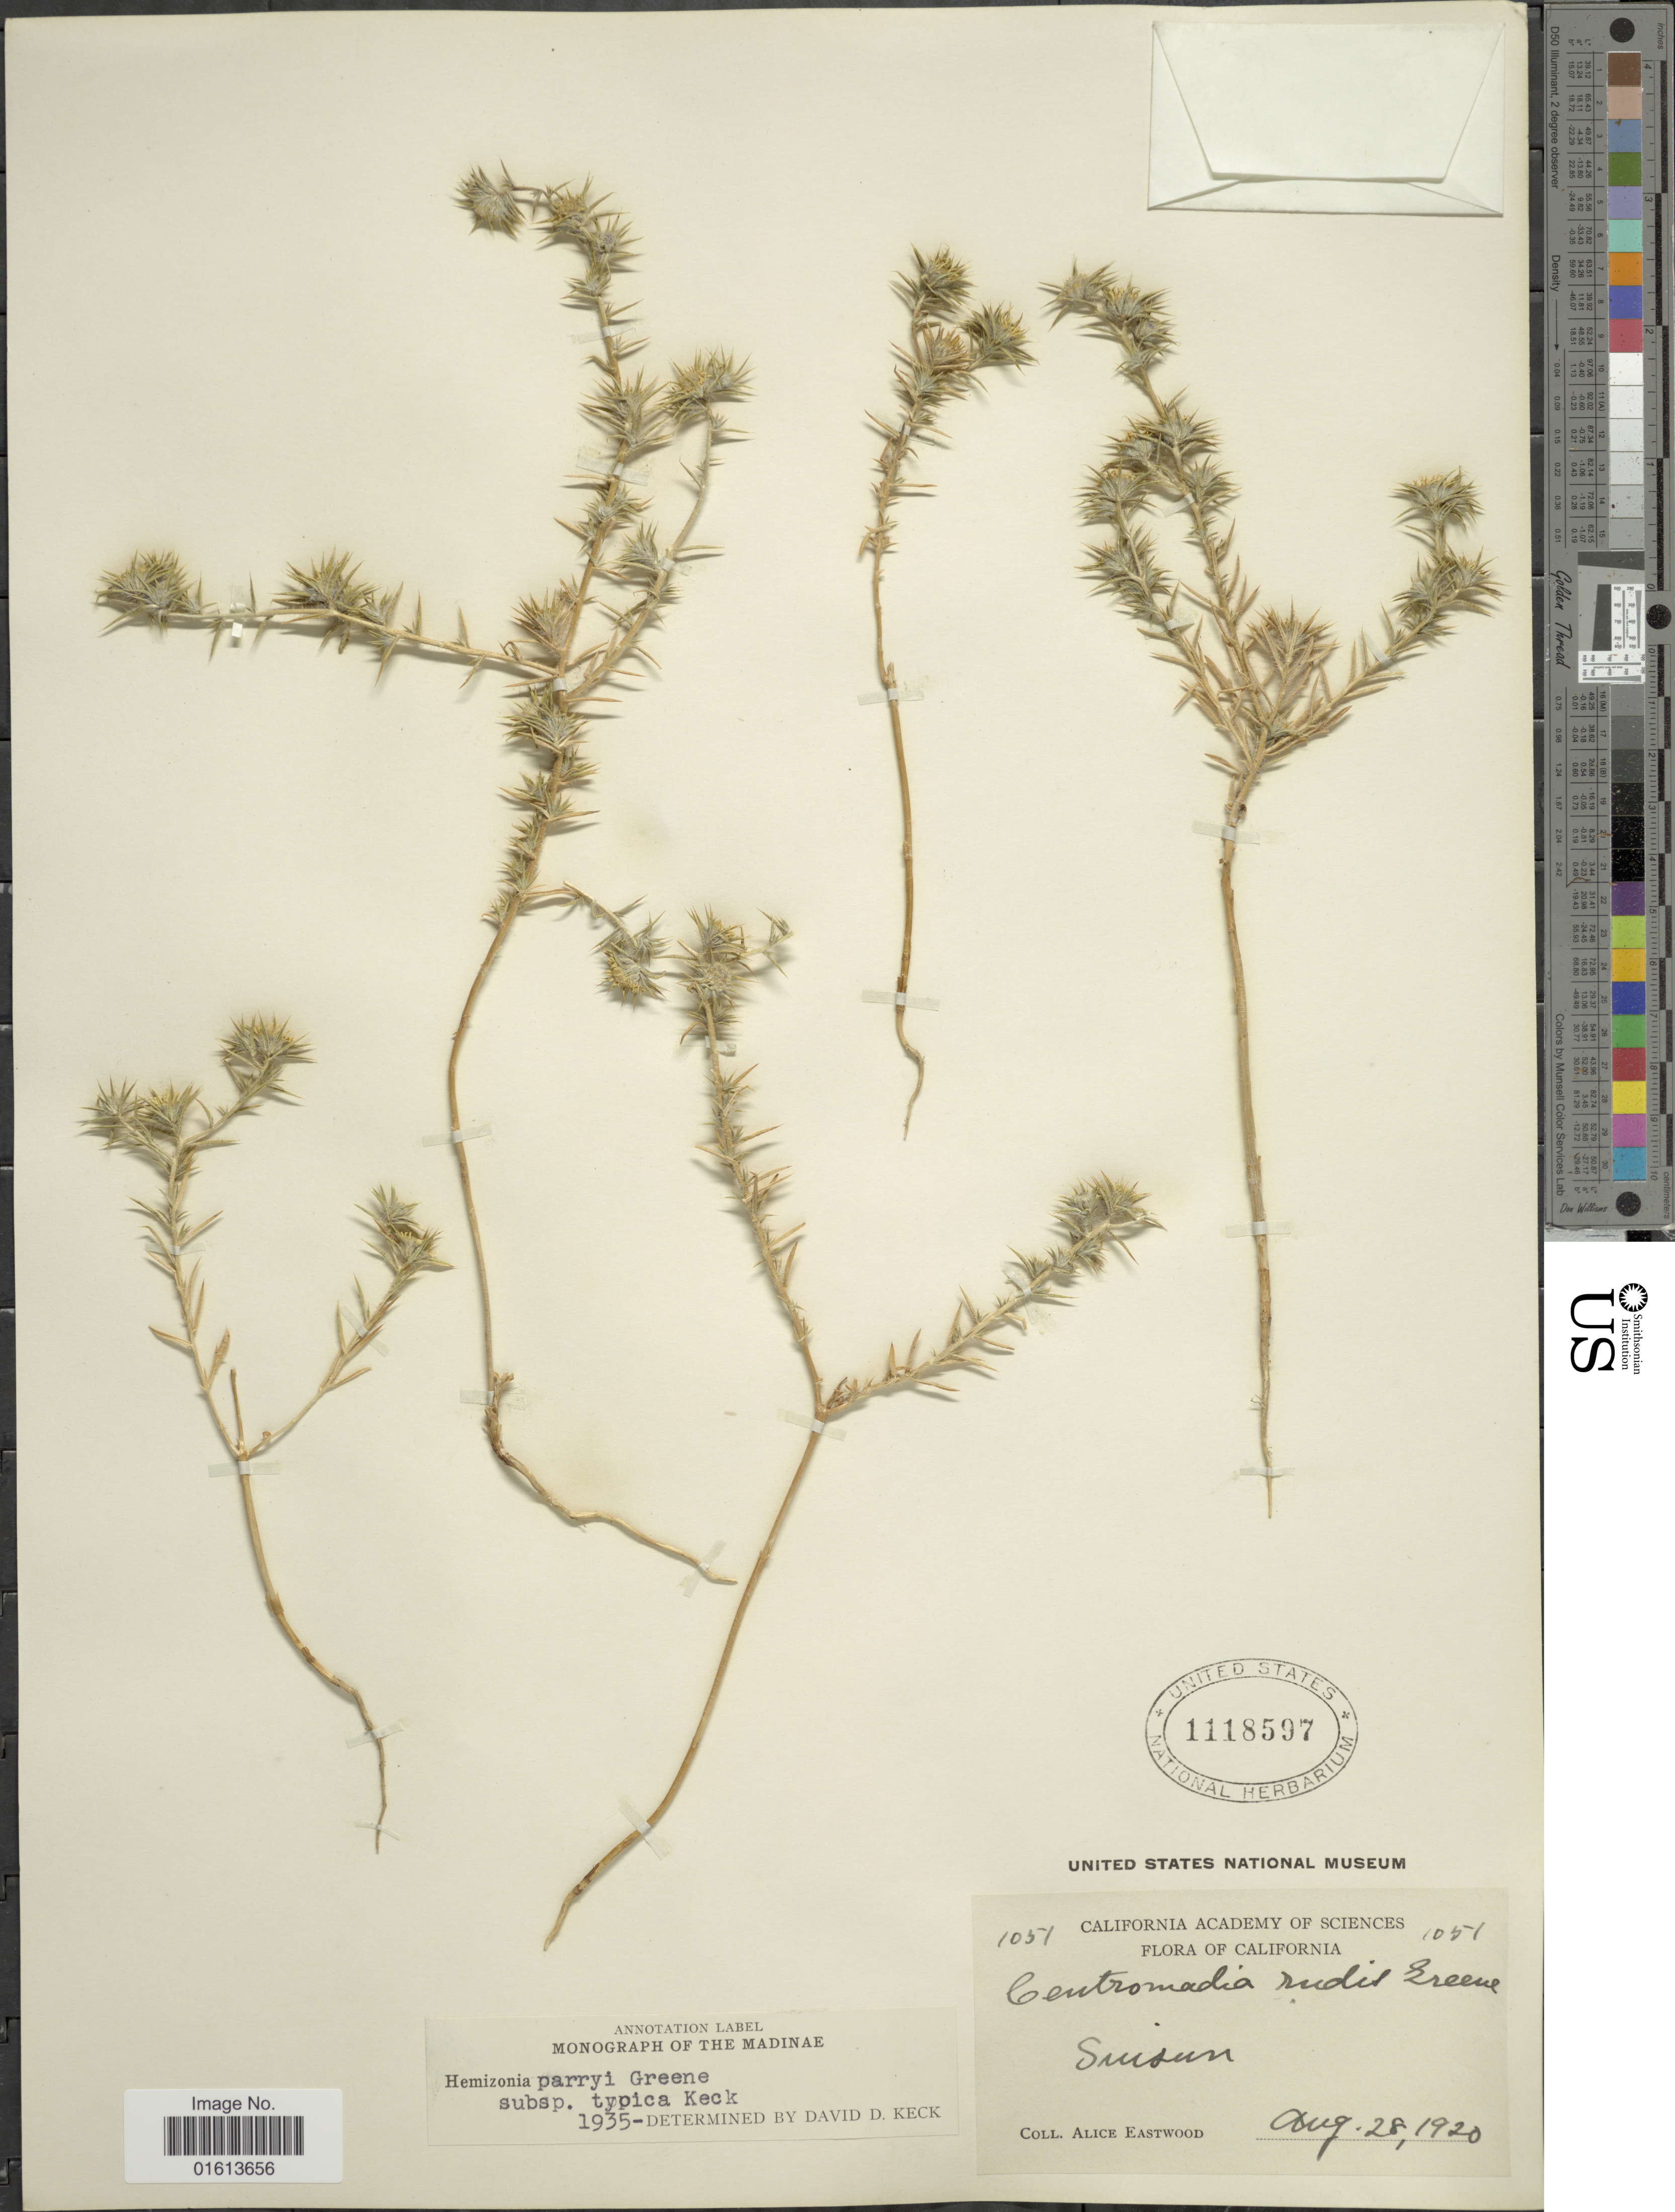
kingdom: Plantae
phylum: Tracheophyta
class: Magnoliopsida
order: Asterales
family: Asteraceae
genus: Centromadia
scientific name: Centromadia parryi subsp. parryi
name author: (Greene) Greene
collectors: A. Eastwood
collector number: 1051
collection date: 1920-08-28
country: United States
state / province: California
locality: Suisun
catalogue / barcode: US 1118597